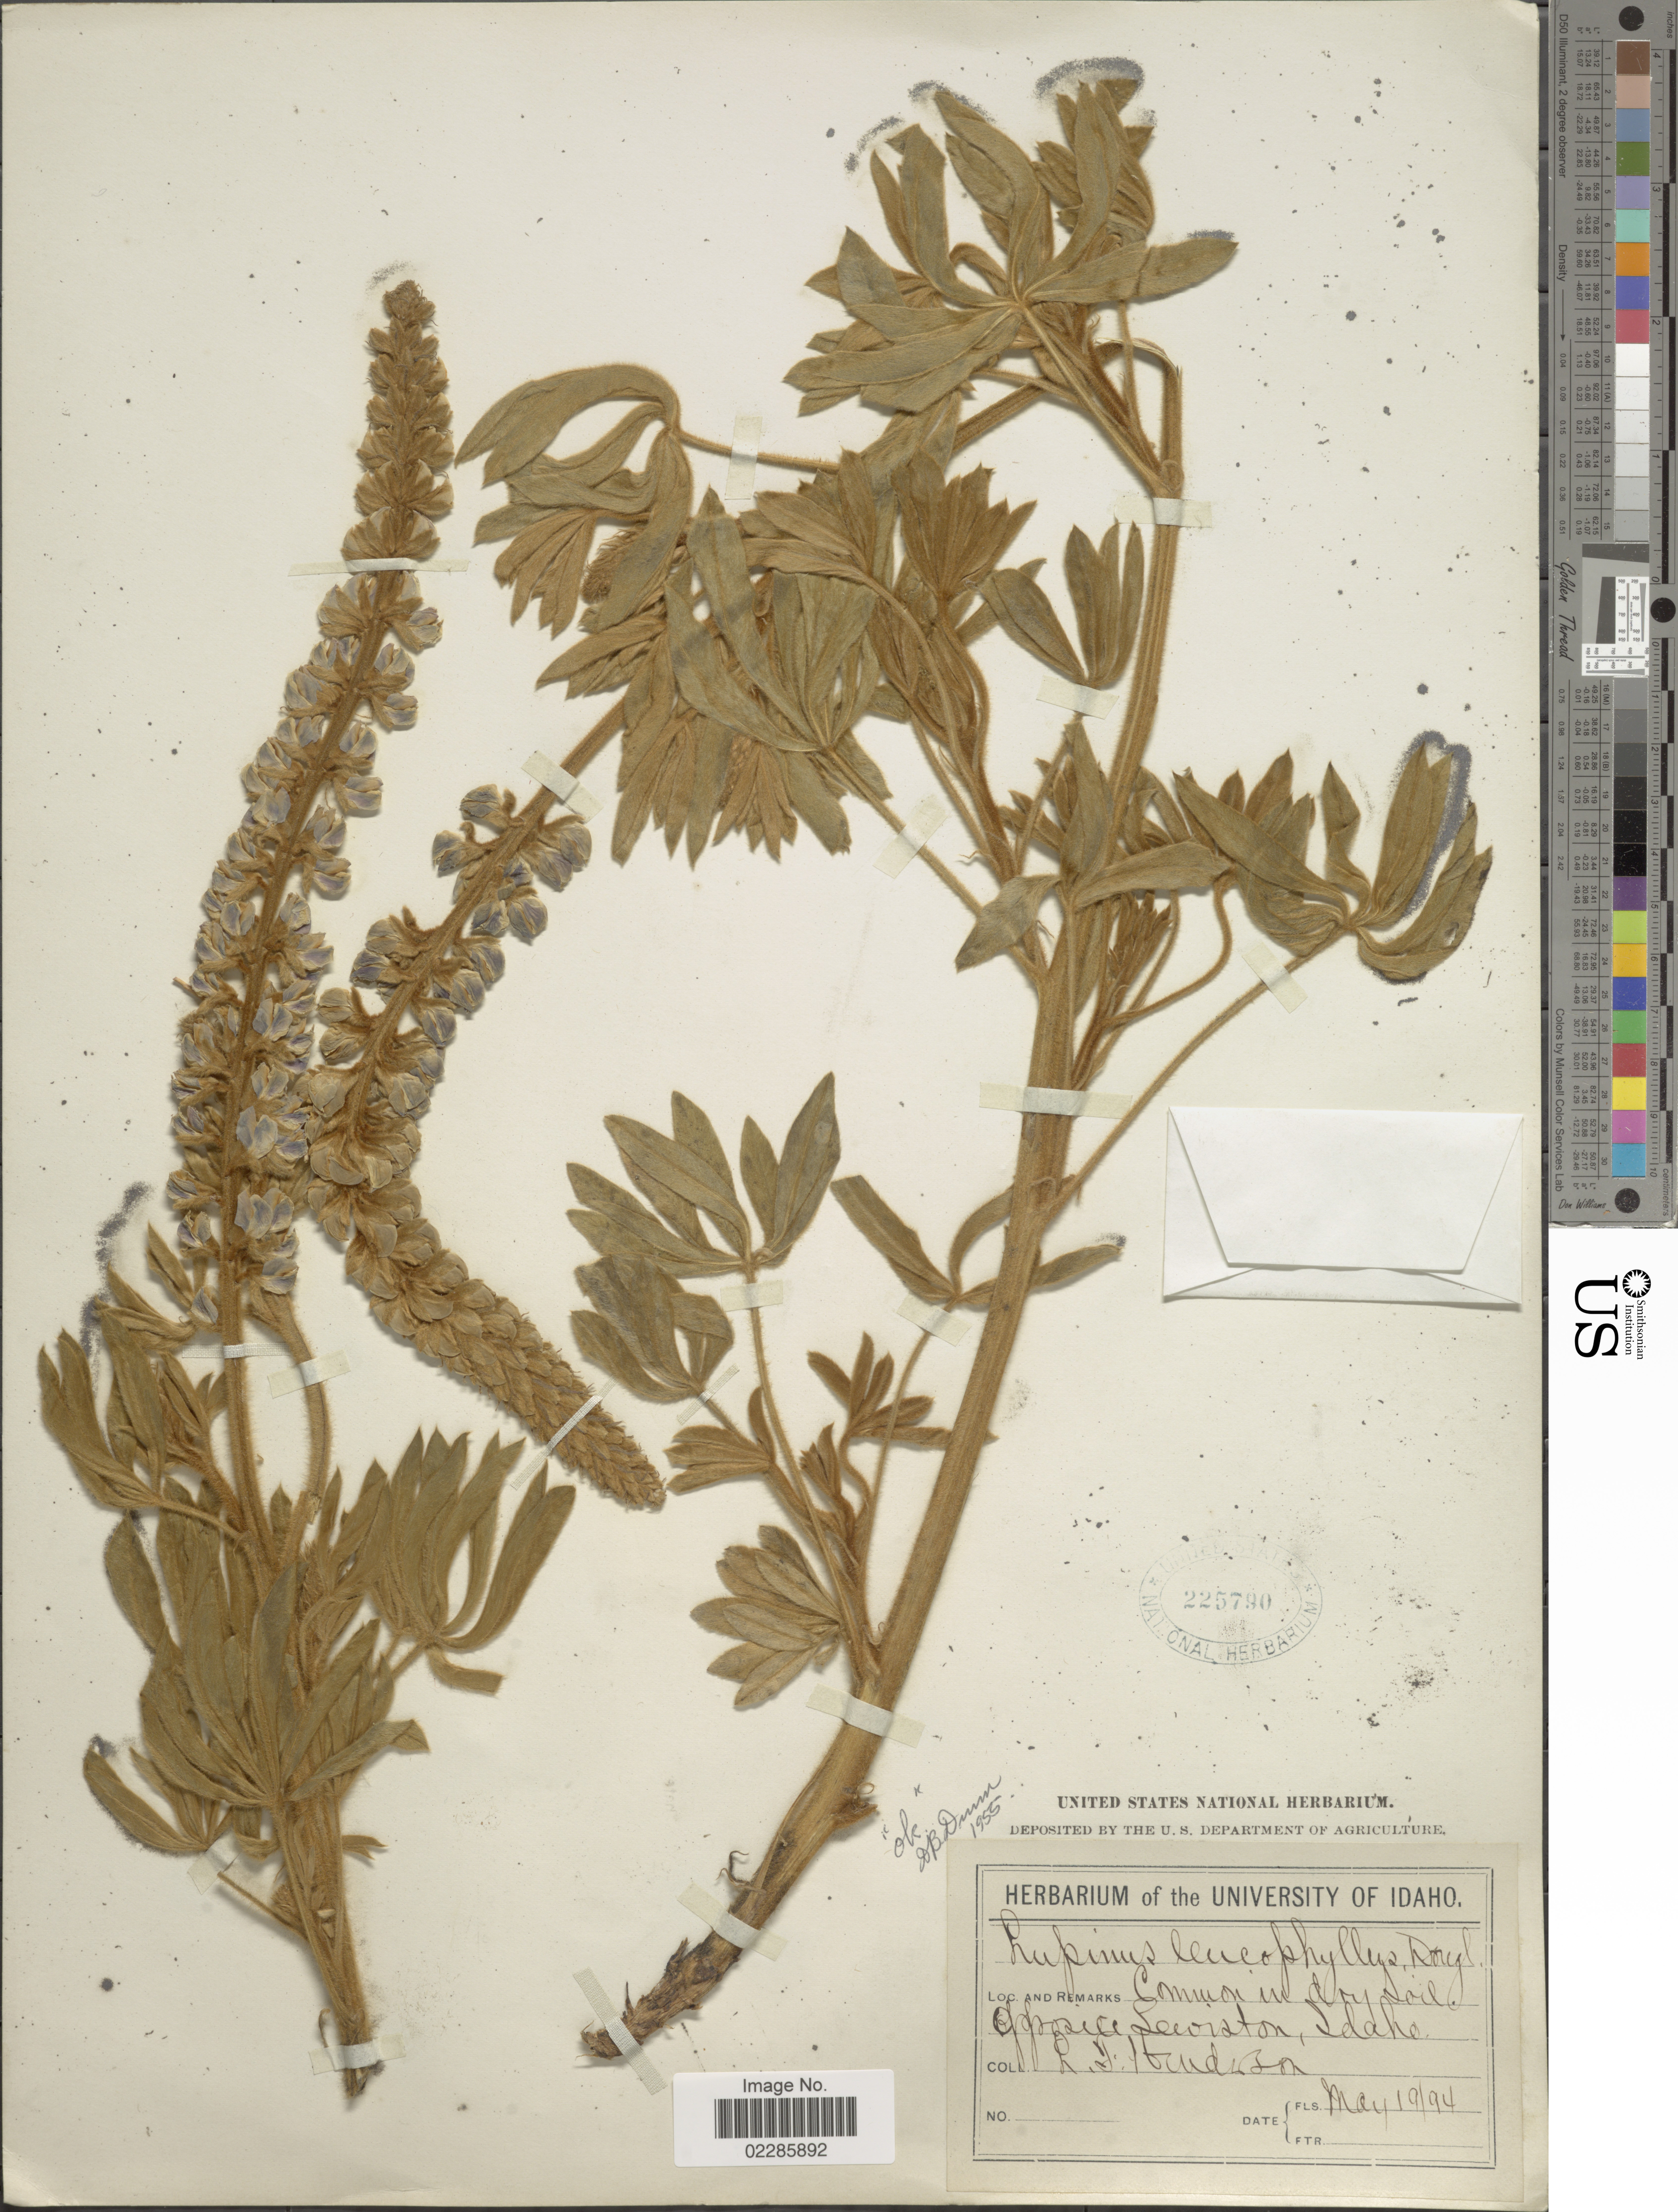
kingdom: Plantae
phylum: Tracheophyta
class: Magnoliopsida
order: Fabales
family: Fabaceae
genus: Lupinus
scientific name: Lupinus leucophyllus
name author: Douglas ex Lindl.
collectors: L. Henderson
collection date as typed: Transcribed d/m/y: 19/5/94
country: United States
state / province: Idaho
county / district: Nez Perce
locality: Common in dry soil opposite Lewiston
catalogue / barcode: US 225790